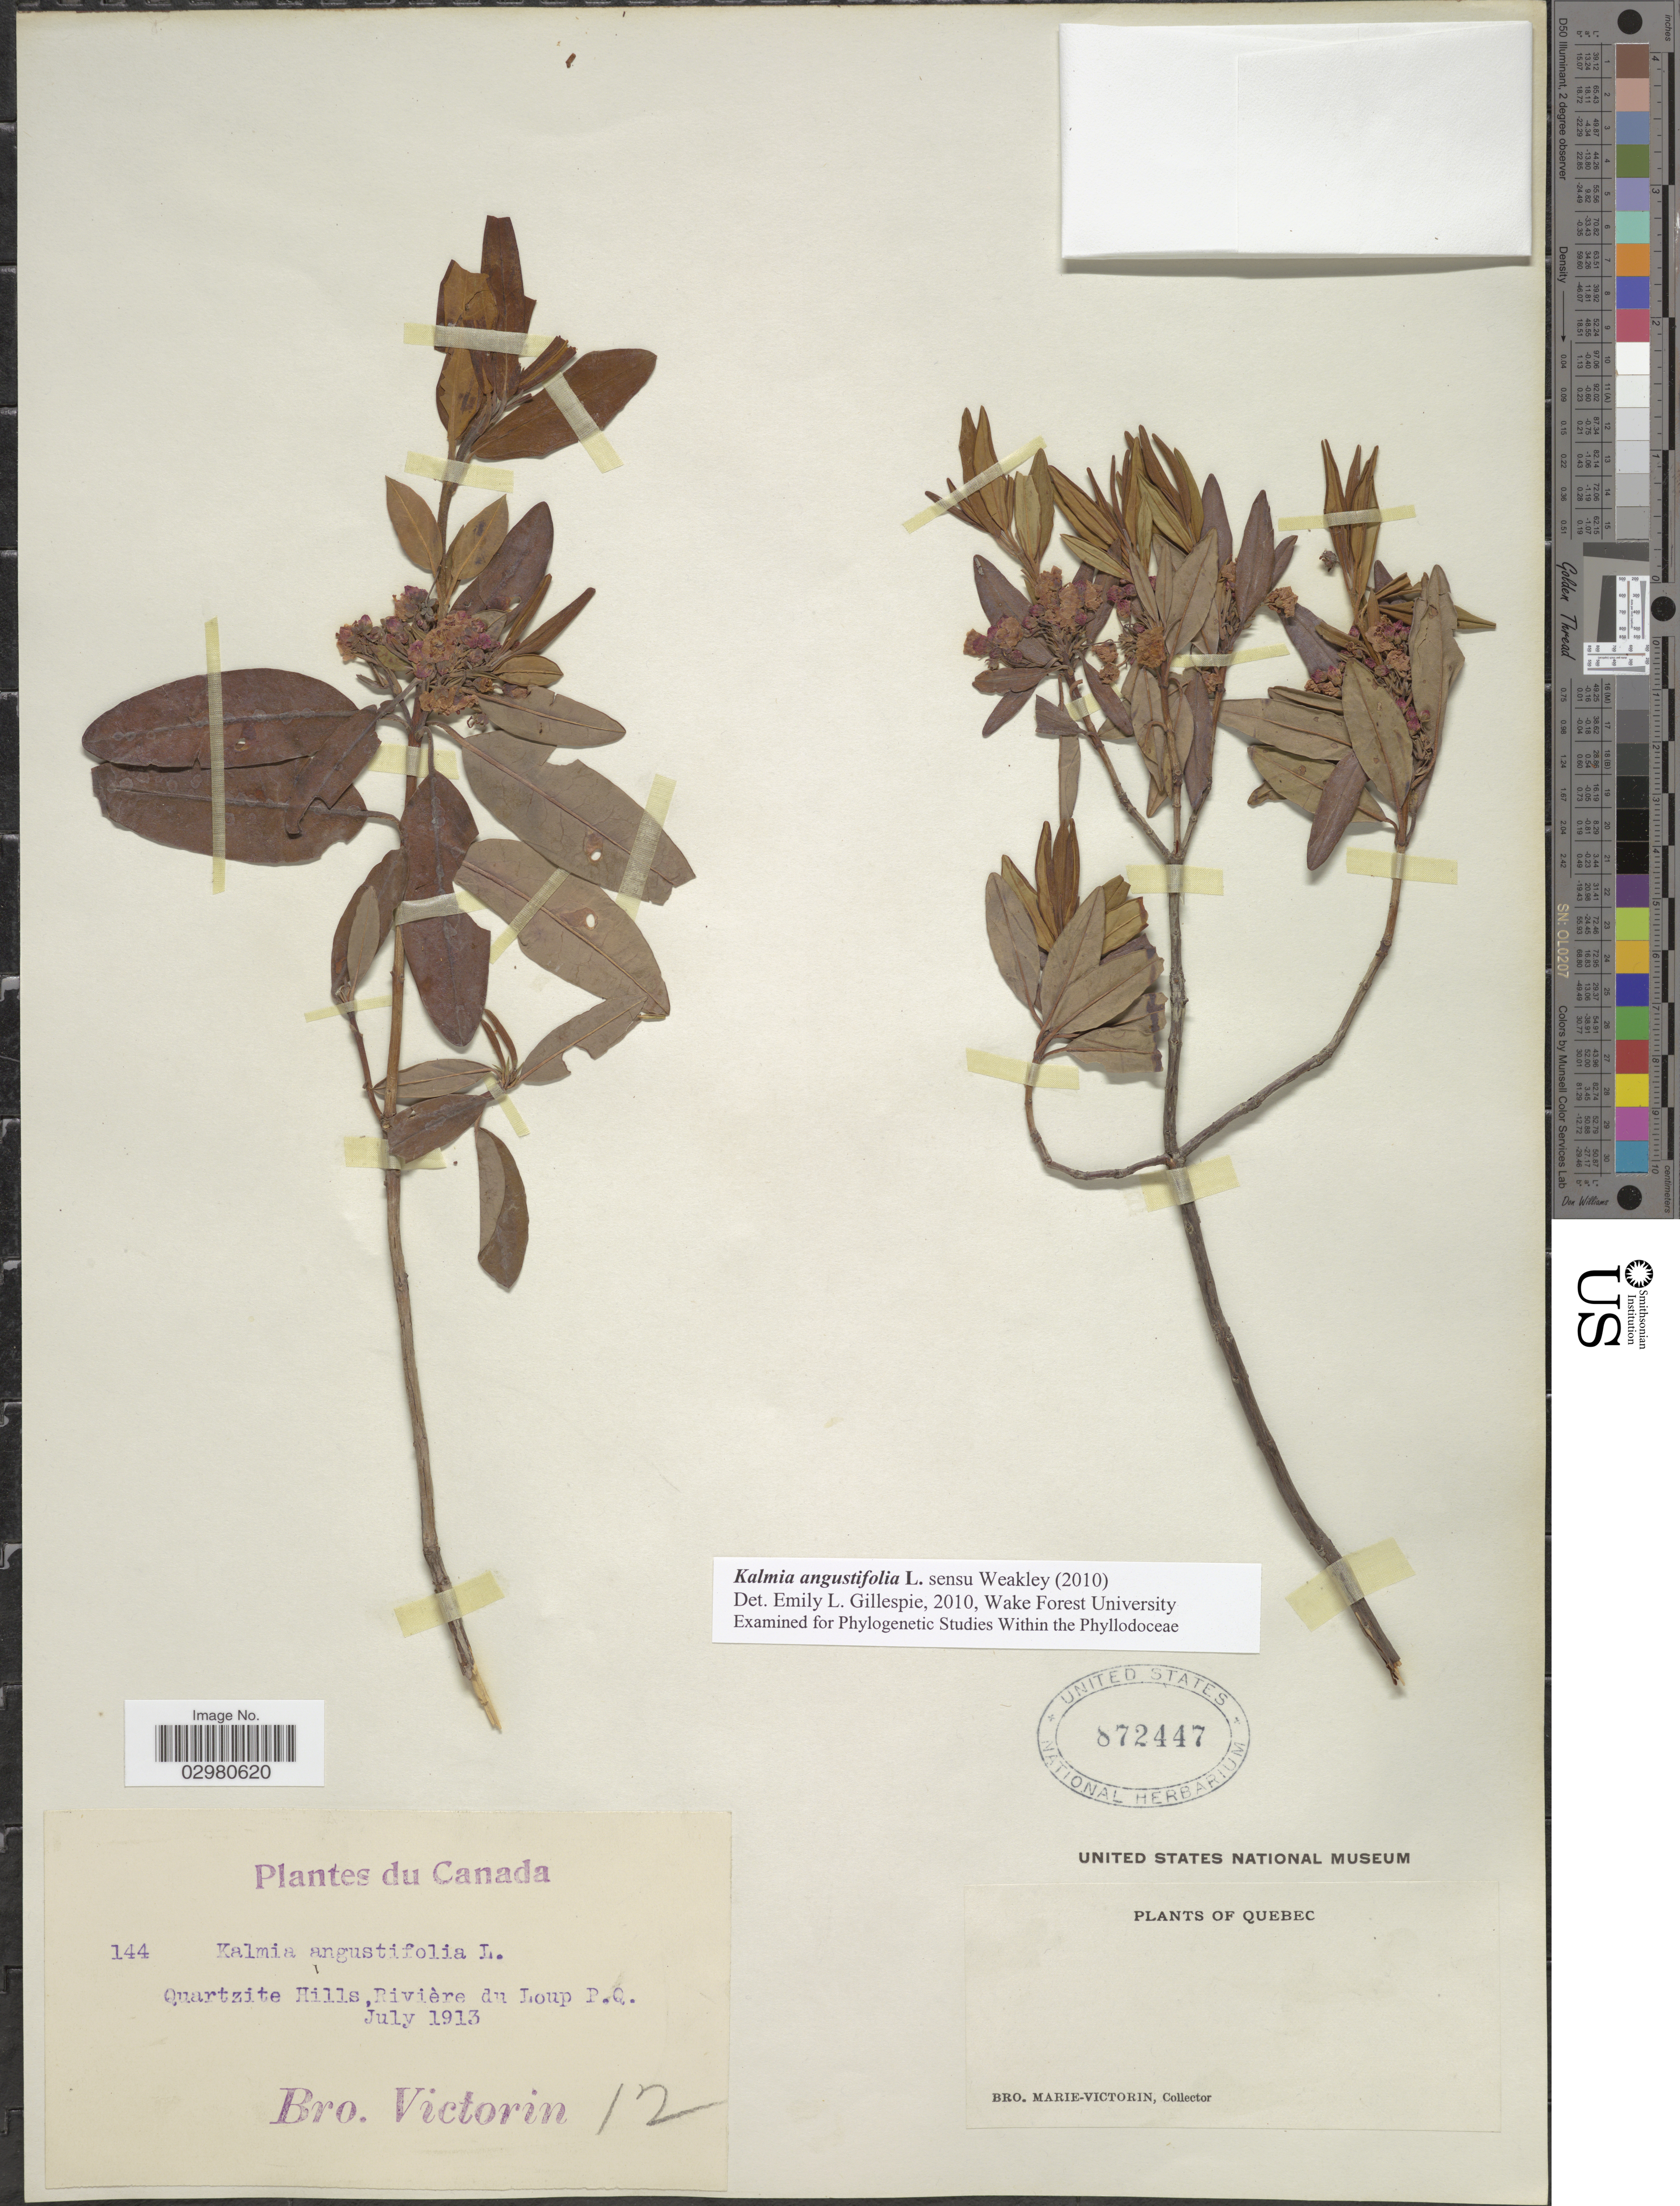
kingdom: Plantae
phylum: Tracheophyta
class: Magnoliopsida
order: Ericales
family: Ericaceae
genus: Kalmia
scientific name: Kalmia angustifolia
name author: L.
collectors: Fr. Marie-Victorin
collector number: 144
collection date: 1913-07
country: Canada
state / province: Quebec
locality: Quartzite Hills, Rivière du Loup P.Q.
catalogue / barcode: US 872447